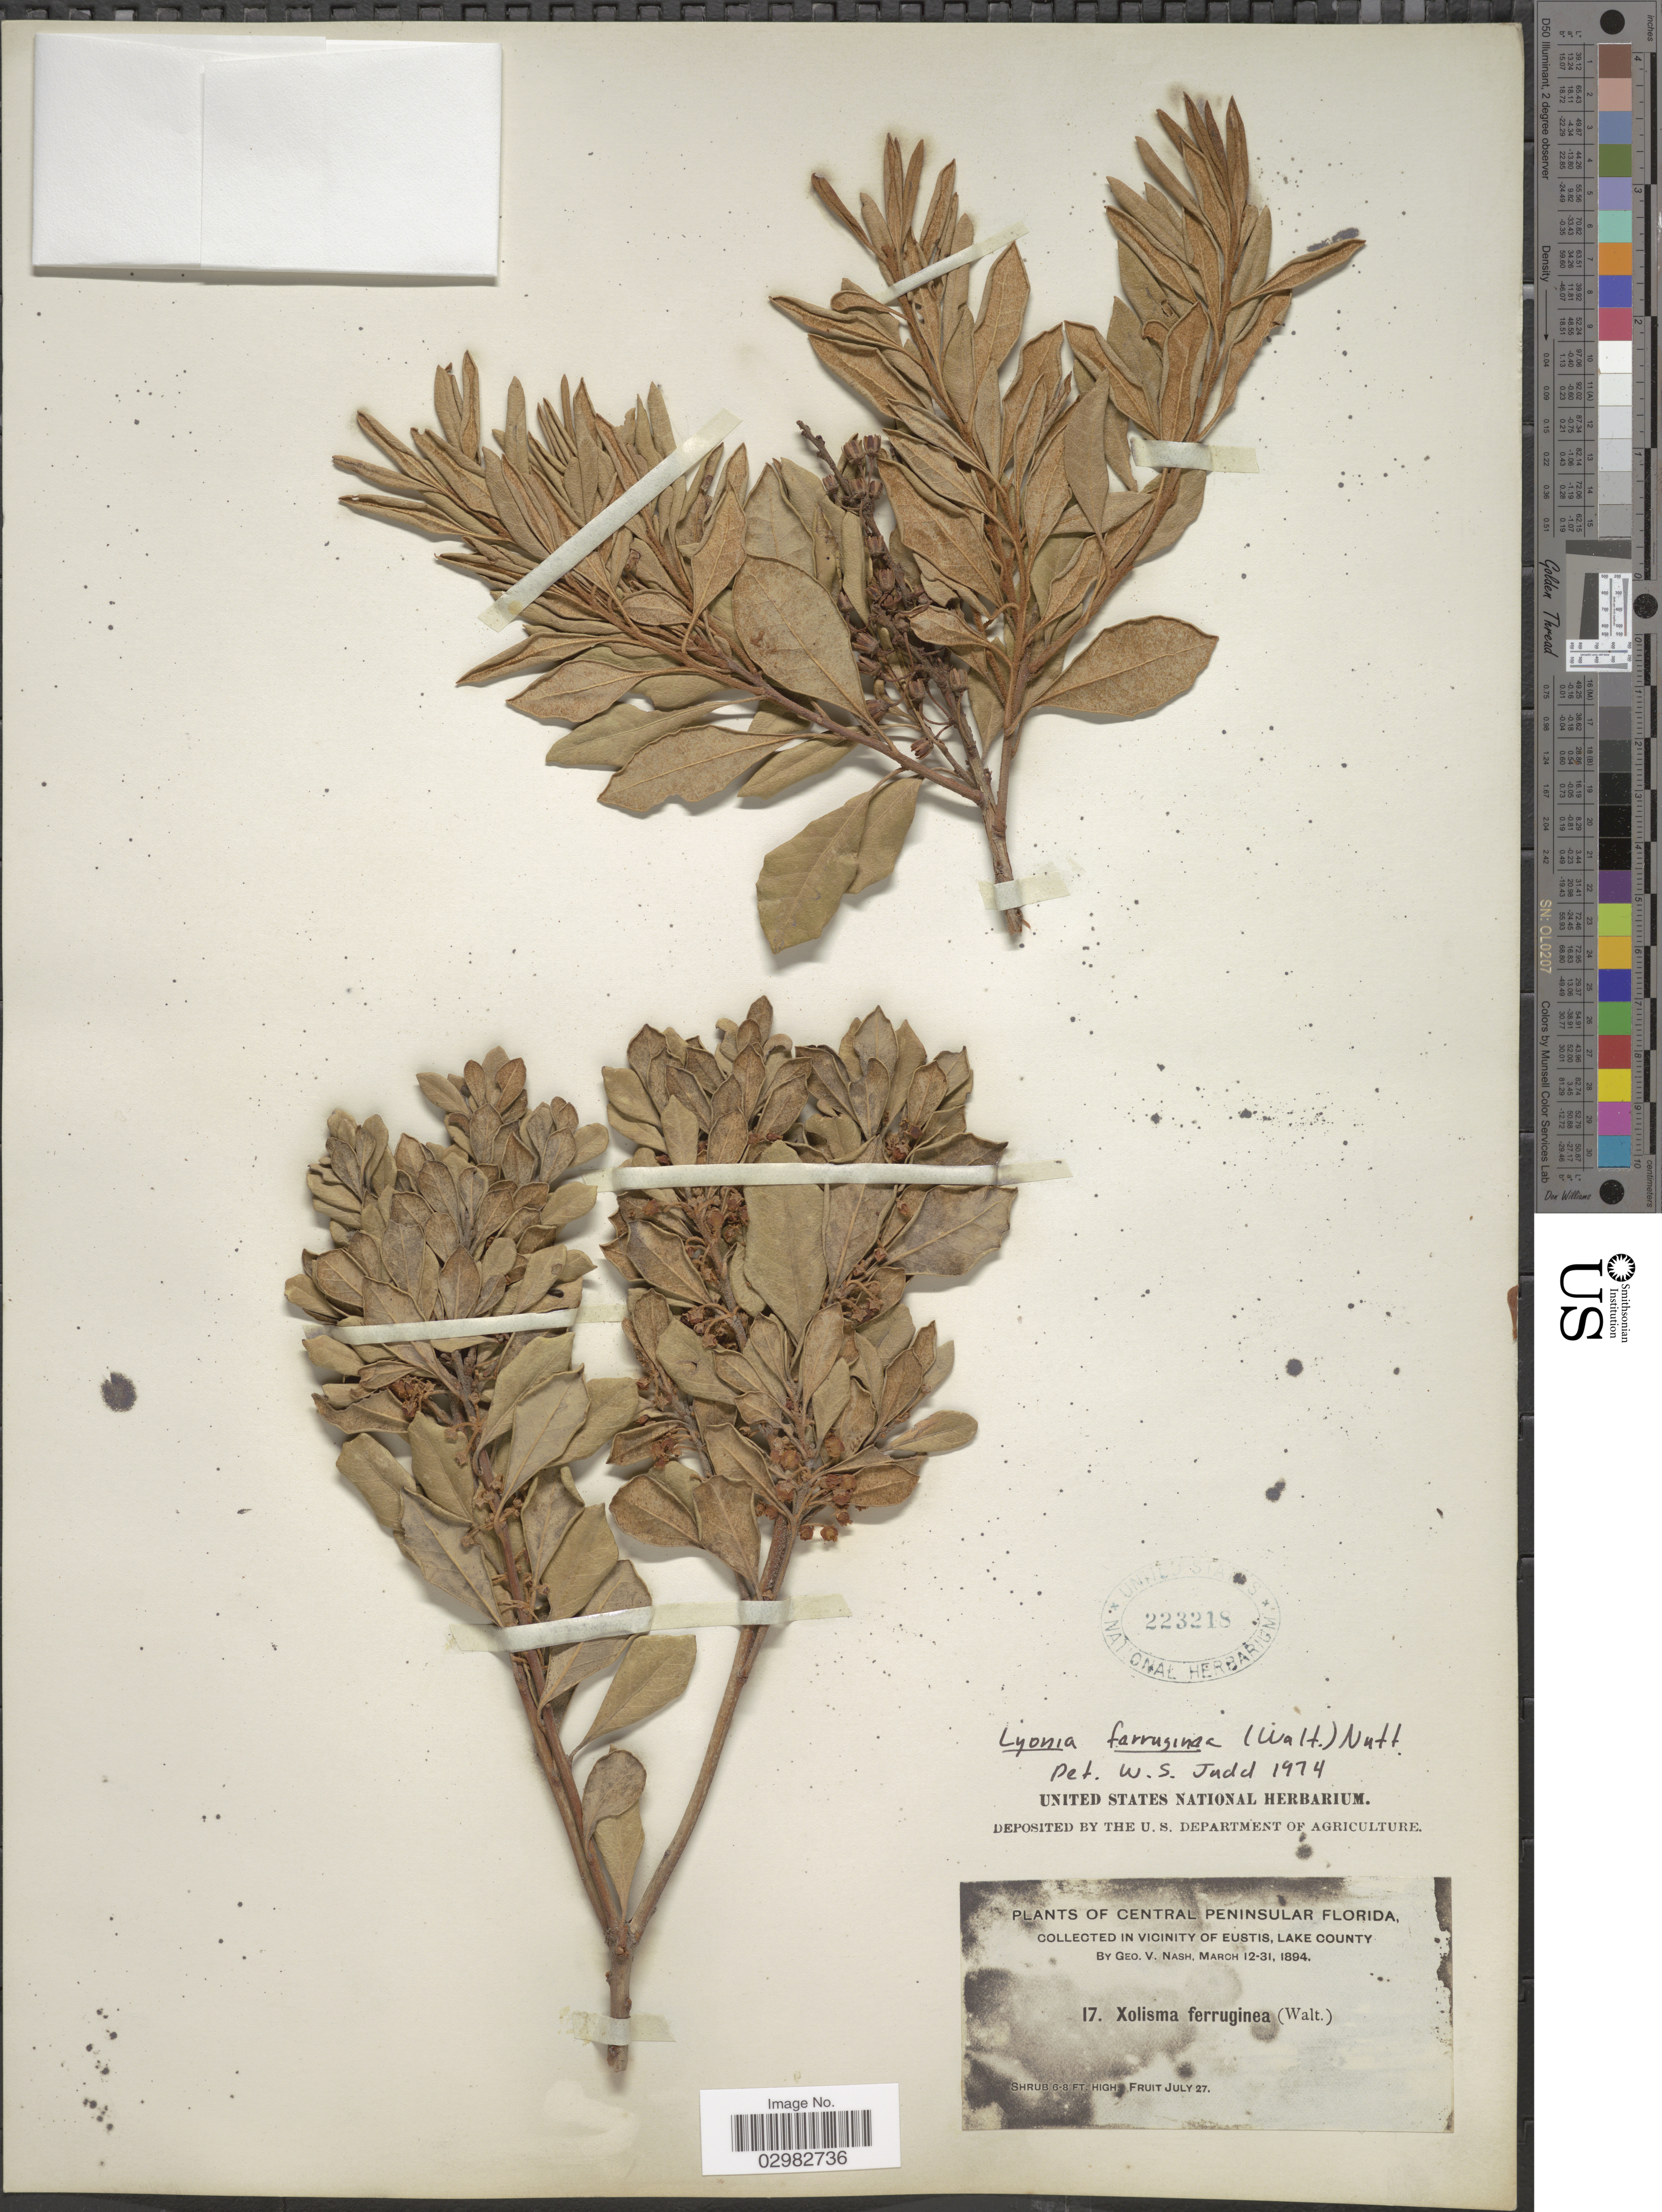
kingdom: Plantae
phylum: Tracheophyta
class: Magnoliopsida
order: Ericales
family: Ericaceae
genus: Lyonia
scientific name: Lyonia ferruginea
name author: (Walter) Nutt.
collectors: G. V. Nash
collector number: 17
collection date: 1894-03-12/1894-03-31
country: United States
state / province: Florida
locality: Central Peninsular Florida, Vicinity of Eustis, Lake County.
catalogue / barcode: US 223218